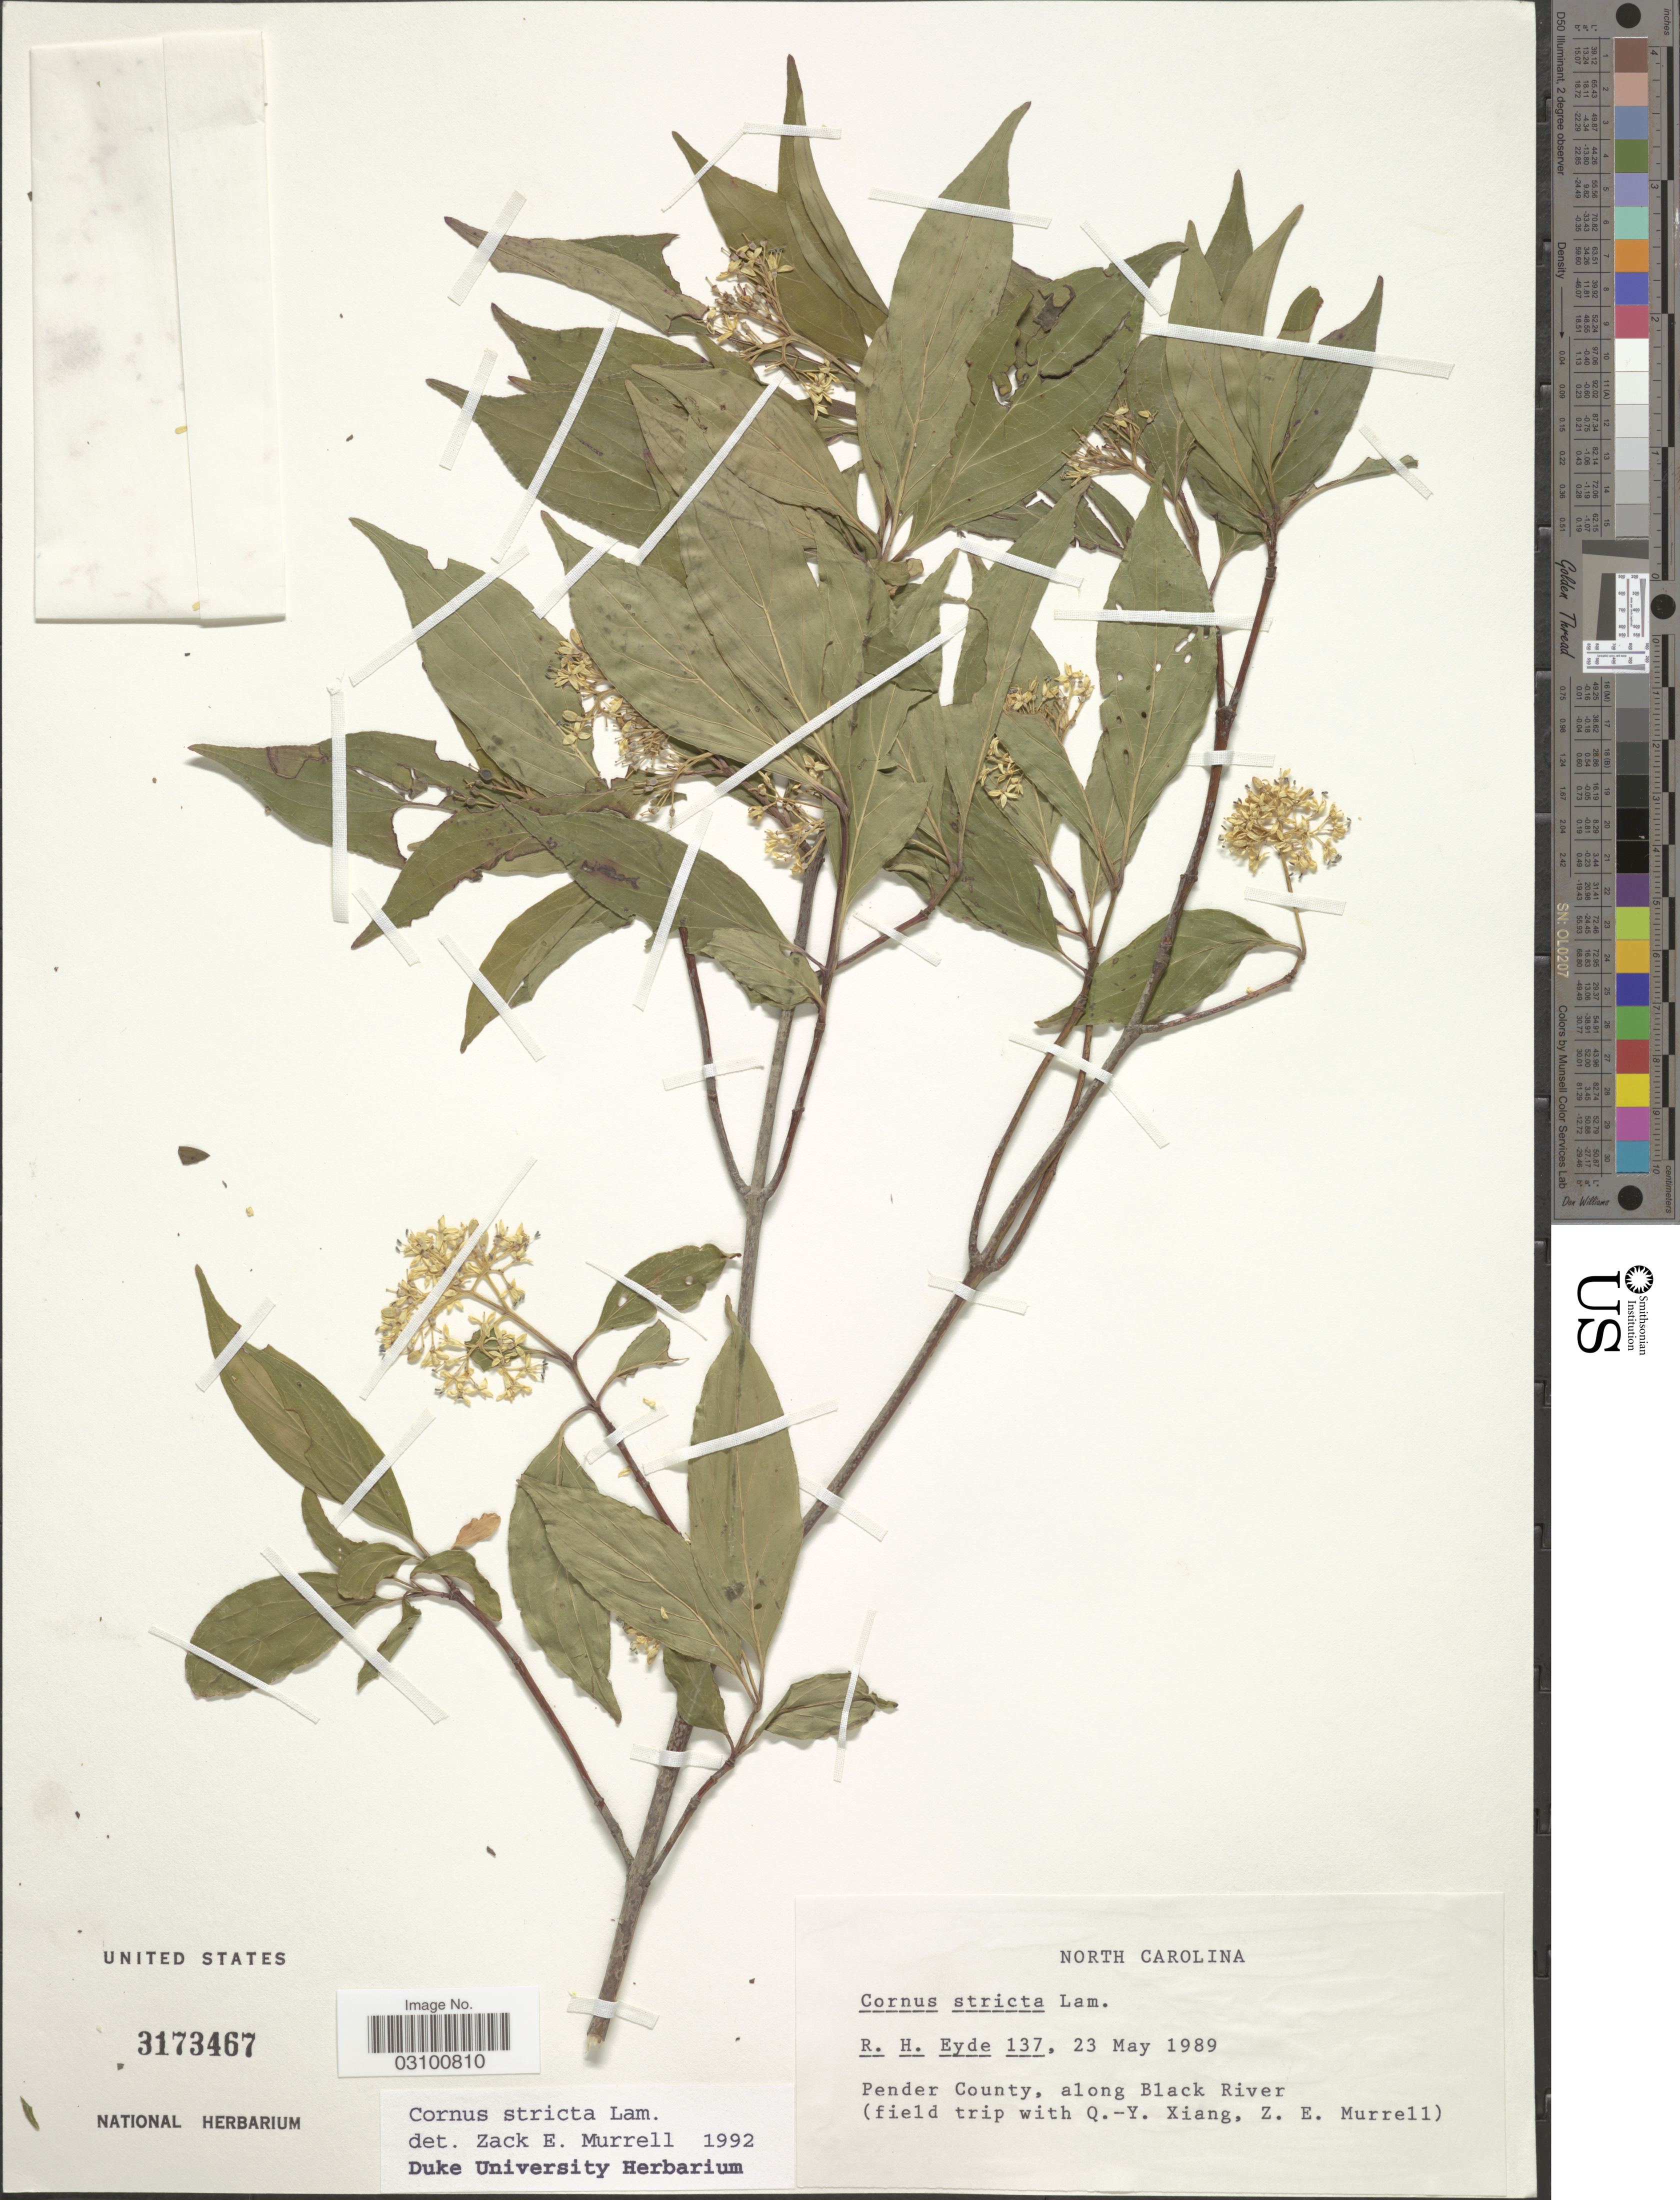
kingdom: Plantae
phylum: Tracheophyta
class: Magnoliopsida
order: Cornales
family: Cornaceae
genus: Cornus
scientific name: Cornus stricta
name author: Lam.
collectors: R. H. Eyde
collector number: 137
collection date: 1989-05-23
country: United States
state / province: North Carolina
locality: Pender County, along Black River.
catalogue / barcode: US 3173467